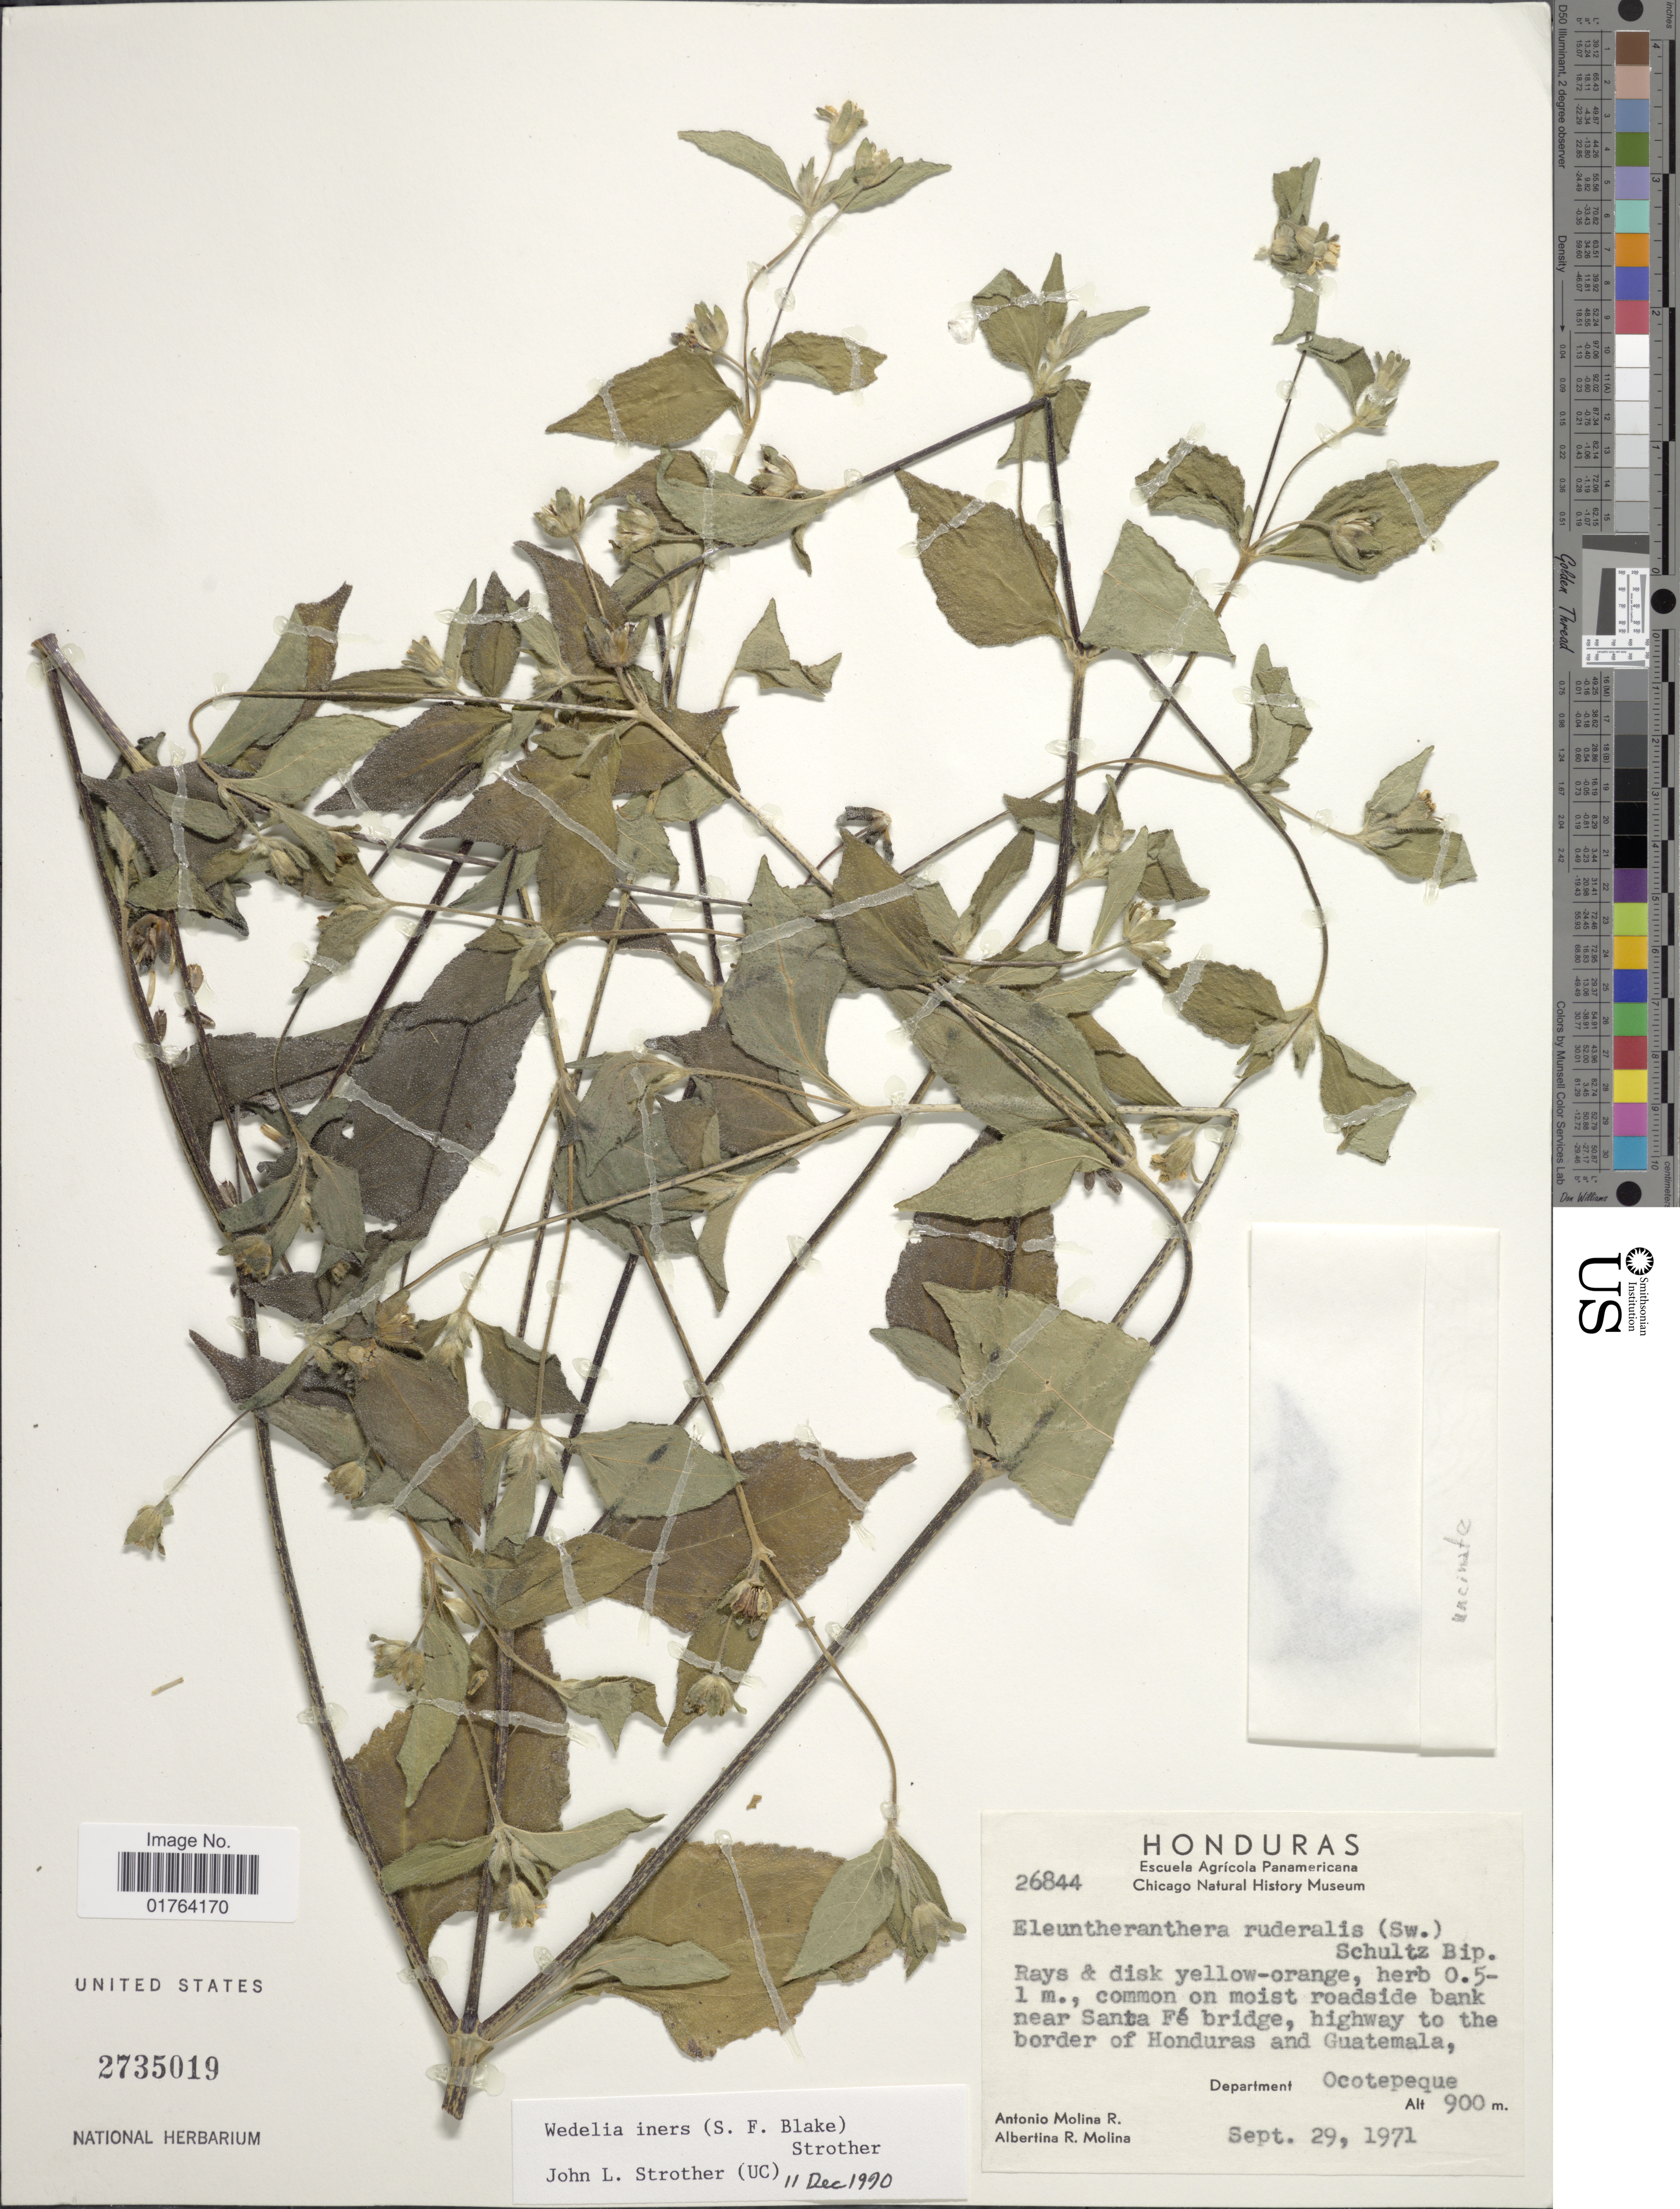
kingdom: Plantae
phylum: Tracheophyta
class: Magnoliopsida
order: Asterales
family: Asteraceae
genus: Wedelia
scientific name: Wedelia iners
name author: (S.F. Blake) Strother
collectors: A. Molina R. & A. R. Molina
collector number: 26844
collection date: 1971-09-29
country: Honduras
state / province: Ocotepeque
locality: On moist roadsde bank near Santa Fe Bridge, highway to the border of Honduras and Guatemala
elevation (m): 900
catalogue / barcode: US 2735019